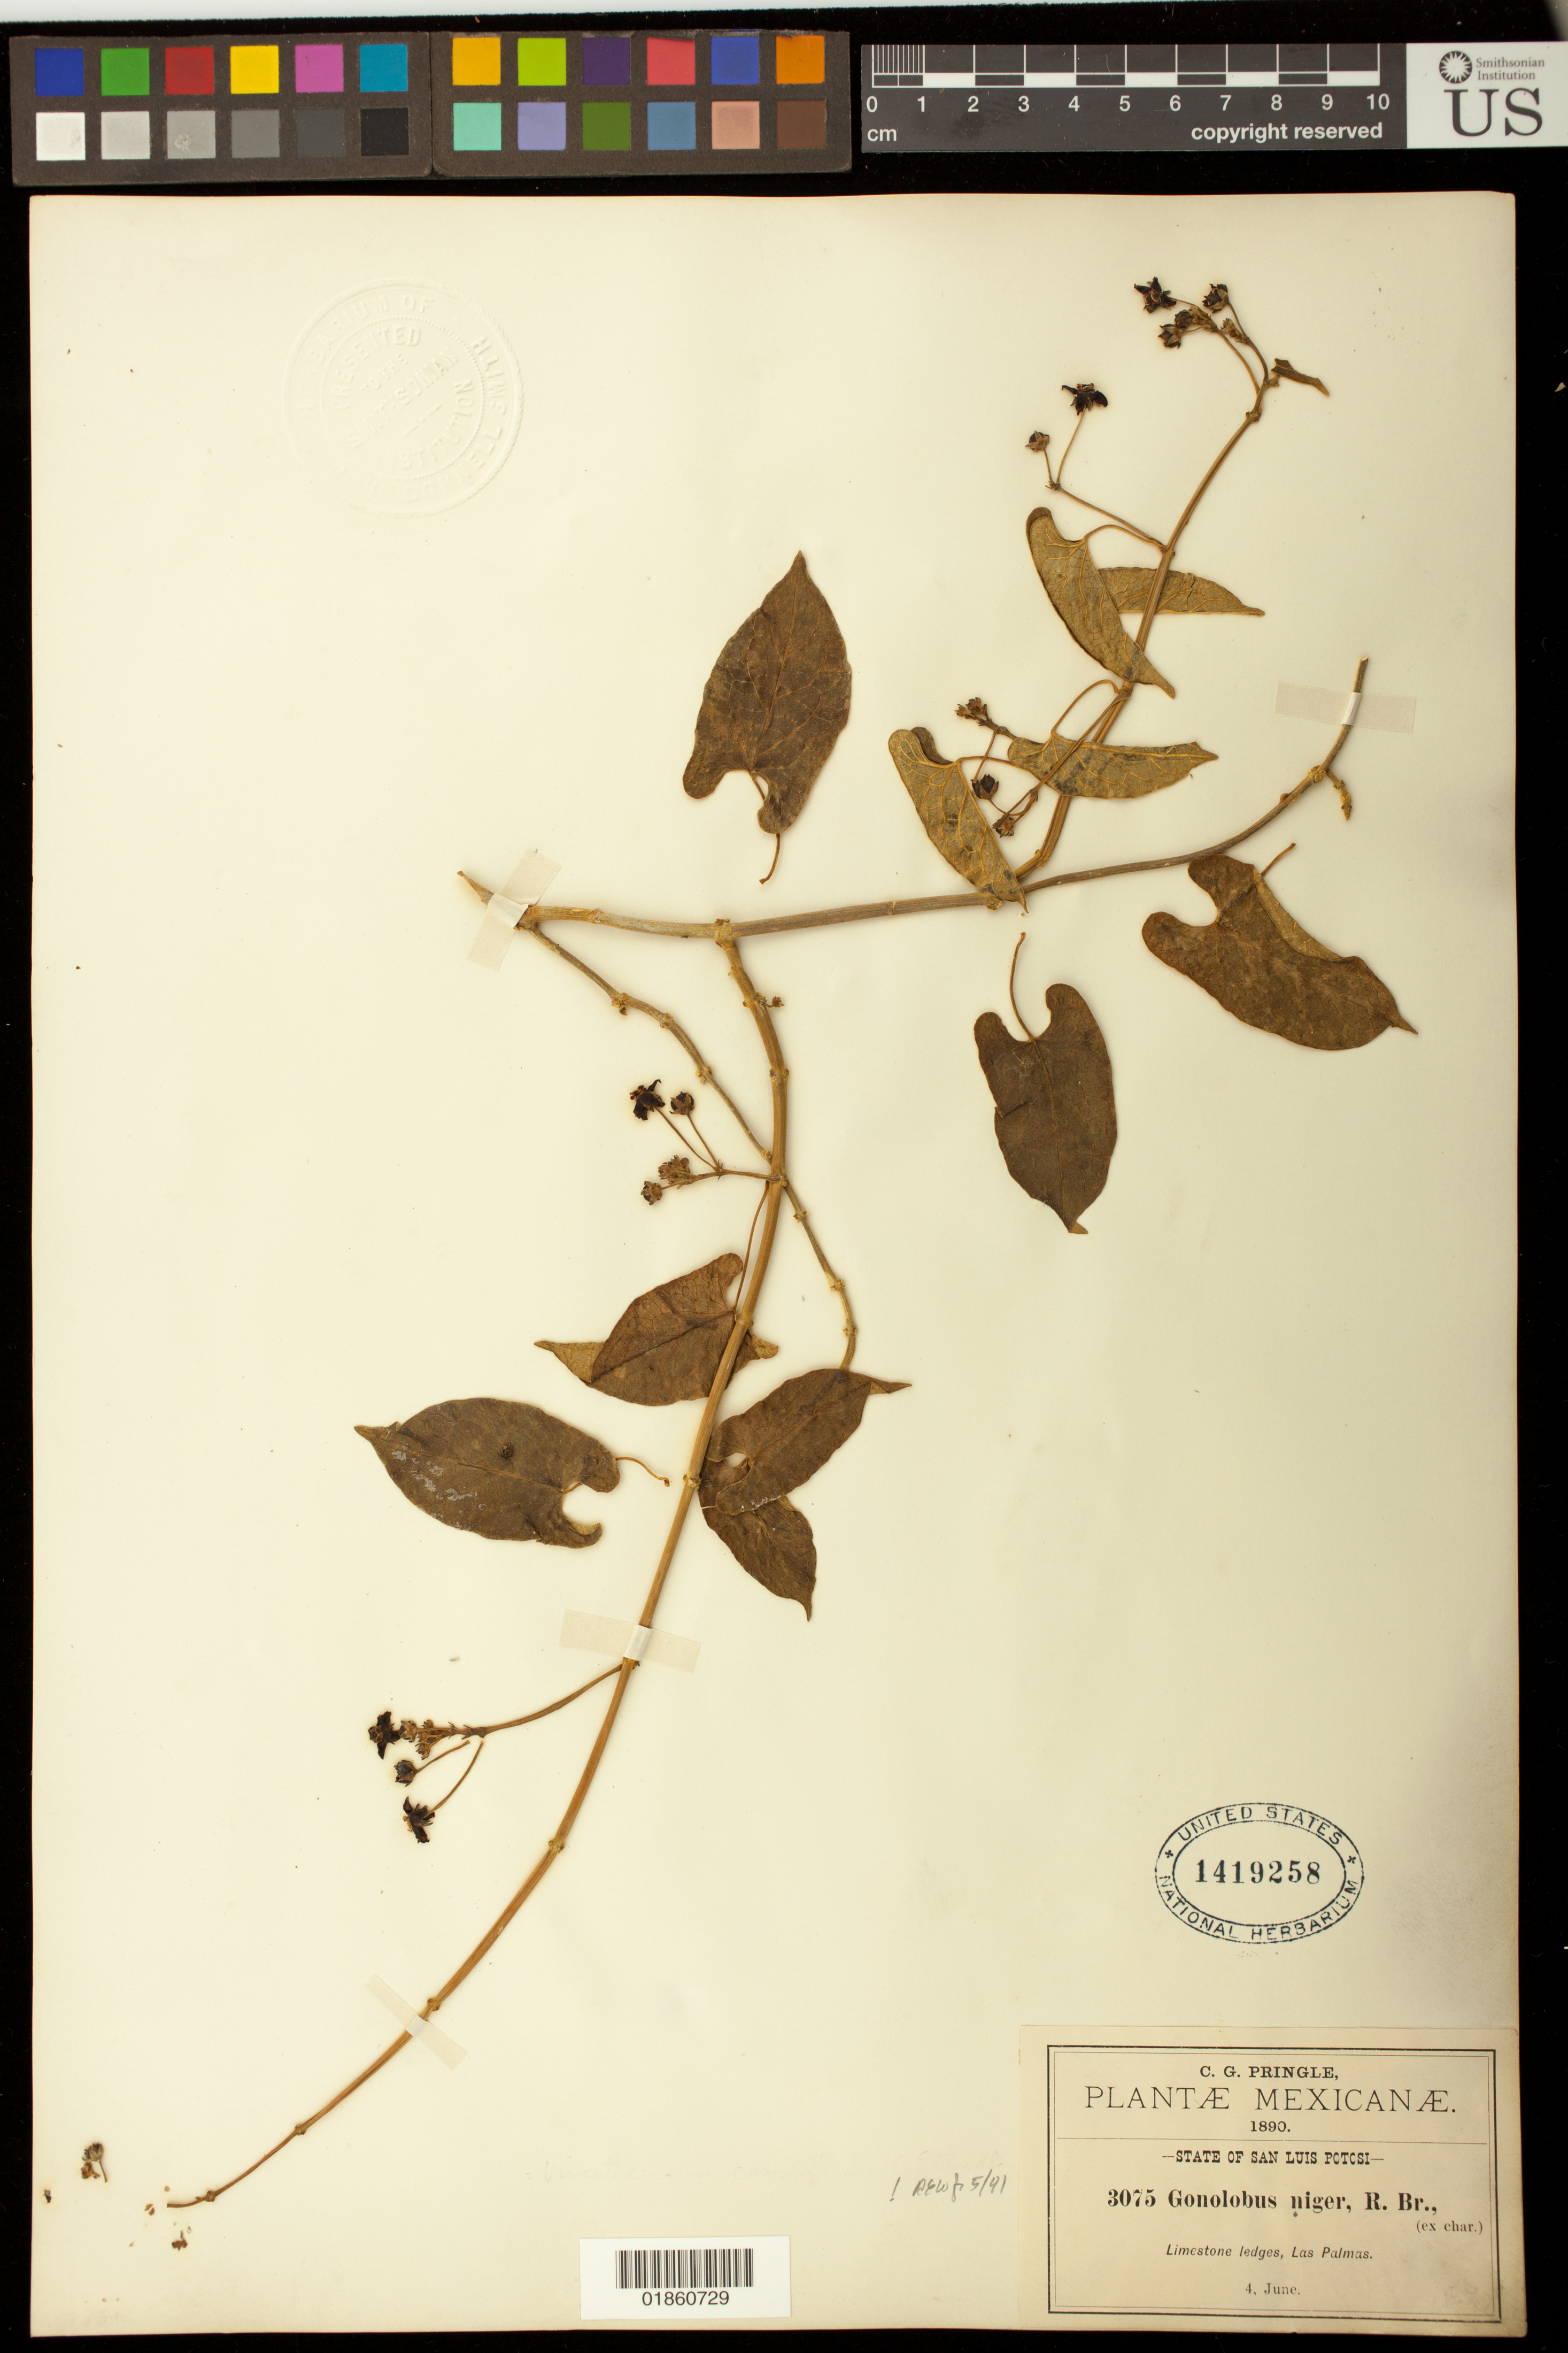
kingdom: Plantae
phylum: Tracheophyta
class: Magnoliopsida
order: Gentianales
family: Apocynaceae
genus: Gonolobus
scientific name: Gonolobus niger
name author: (Cav.) R. Br. ex Schult.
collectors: C. G. Pringle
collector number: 3075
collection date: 1890-06-04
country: Mexico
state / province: San Luis Potosí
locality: Las Palmas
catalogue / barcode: US 1419258